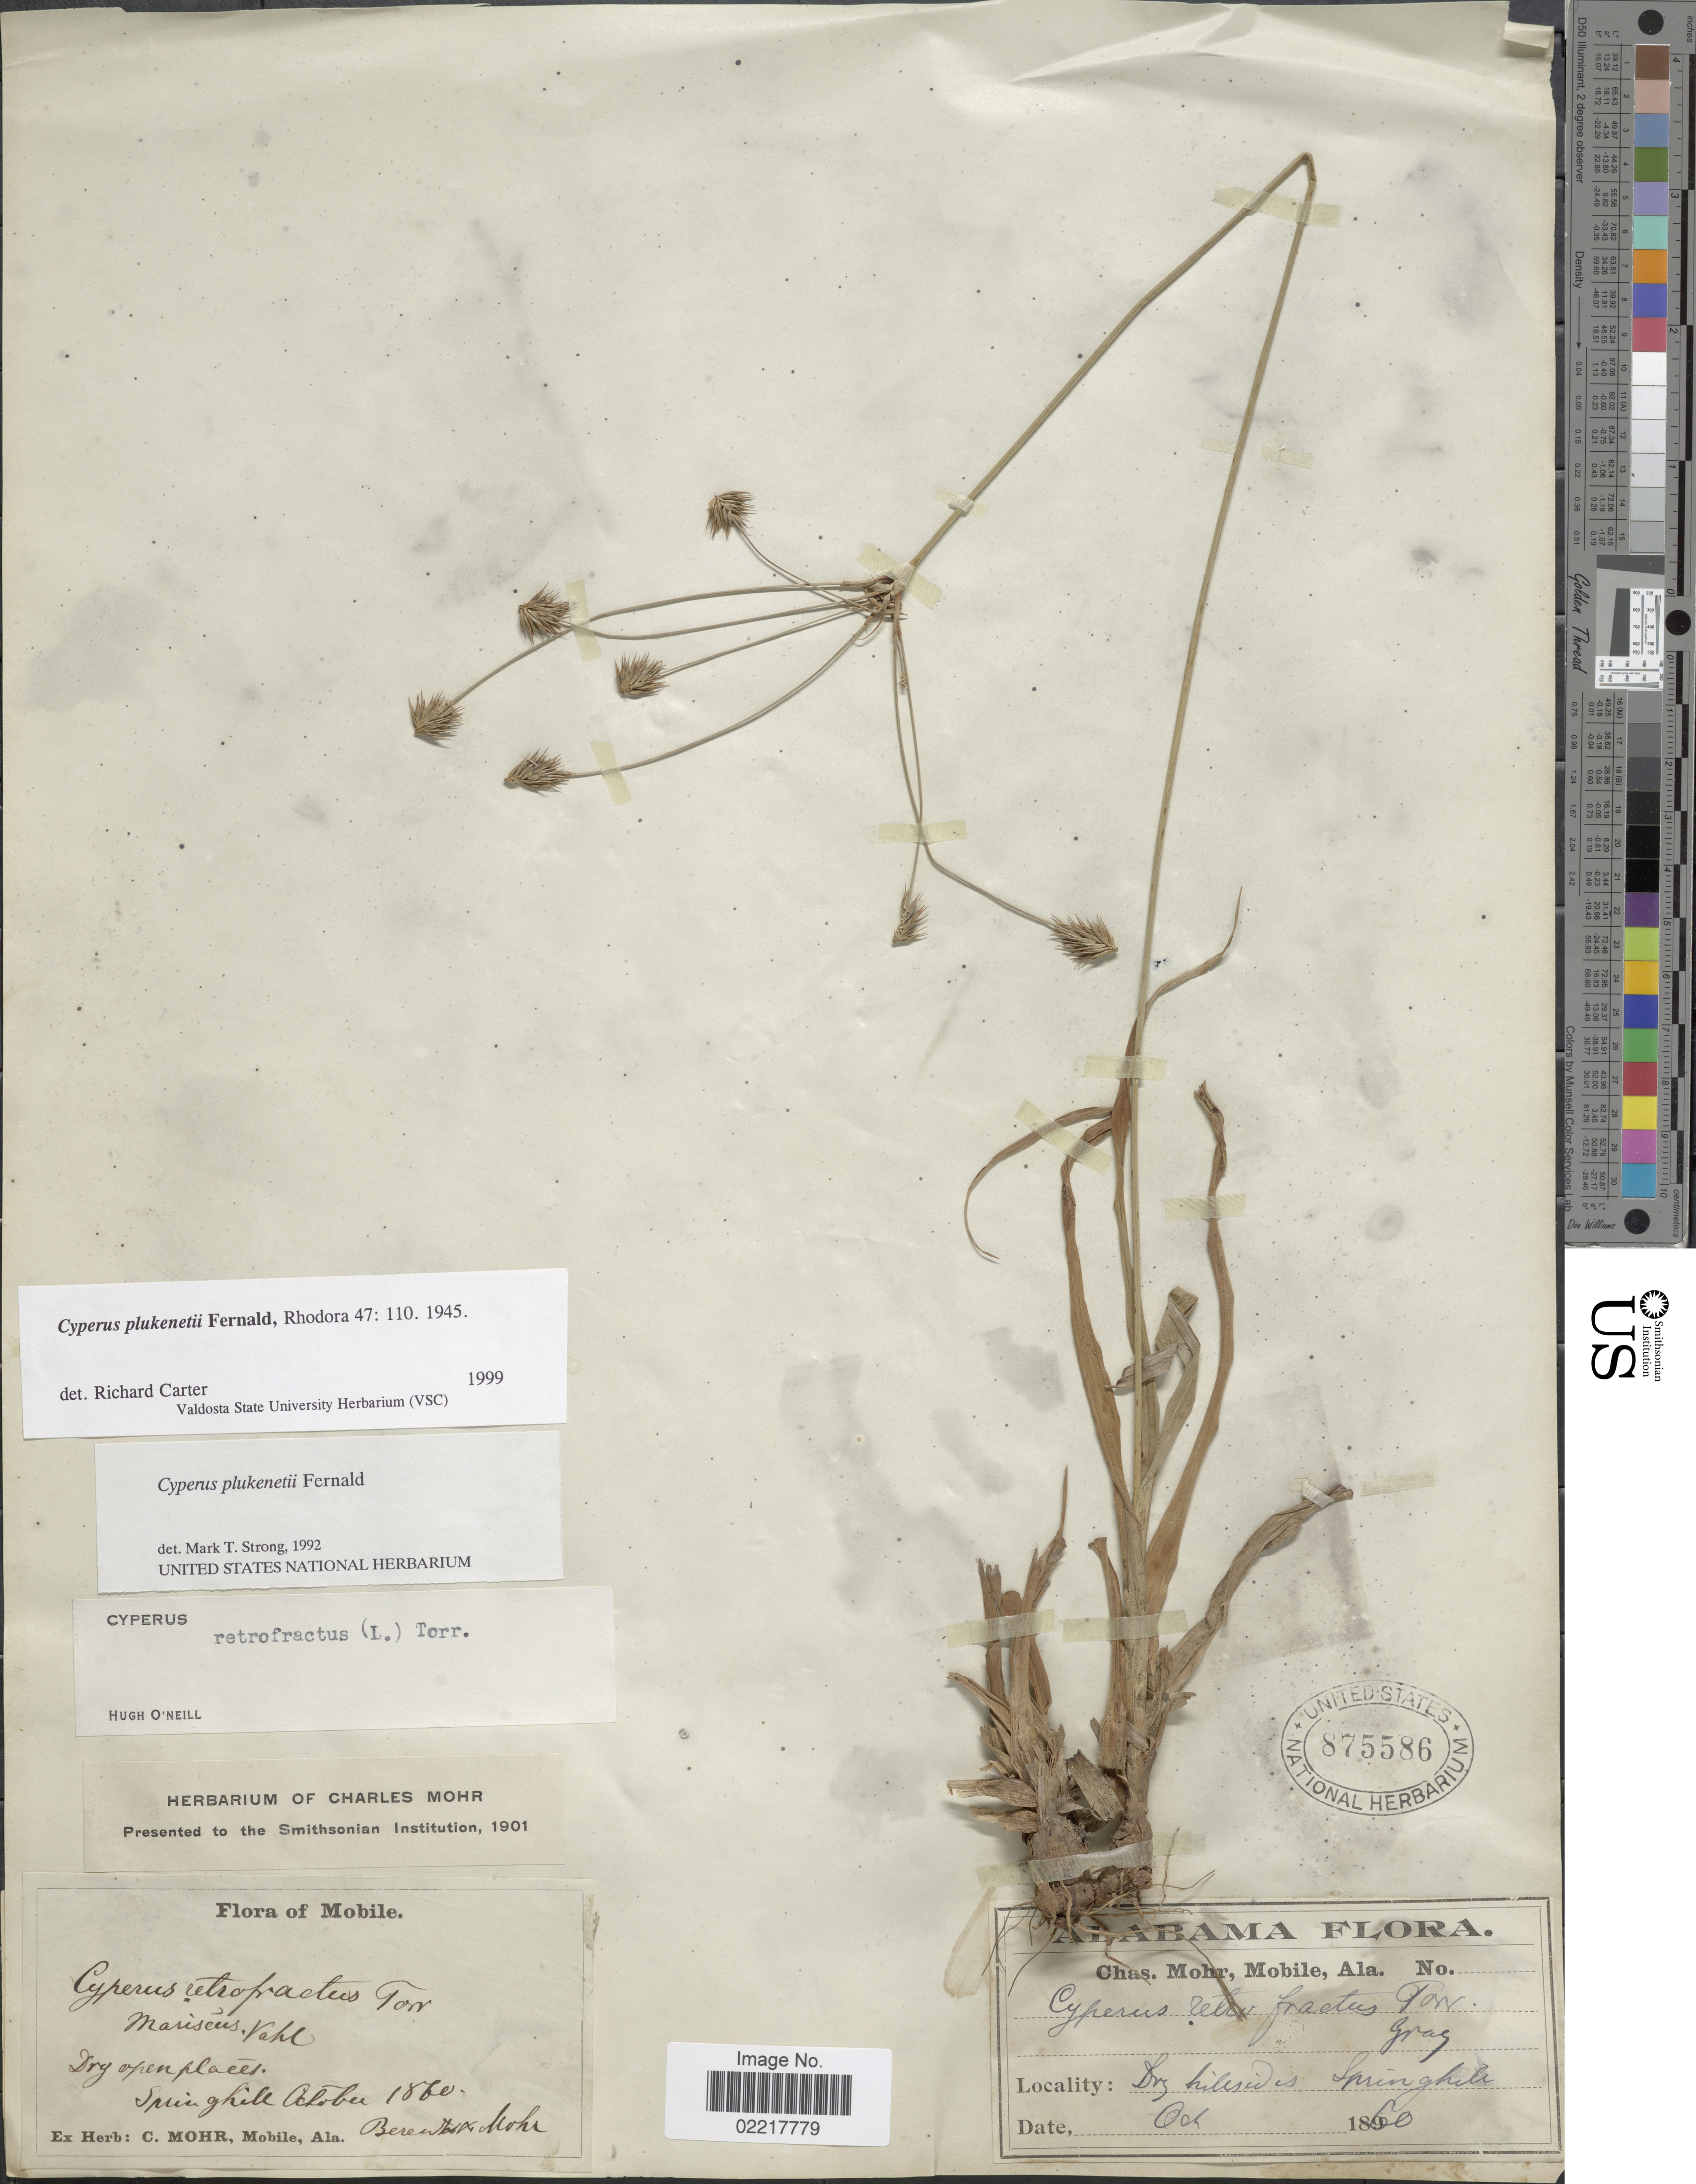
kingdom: Plantae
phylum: Tracheophyta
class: Liliopsida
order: Poales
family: Cyperaceae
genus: Cyperus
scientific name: Cyperus plukenetii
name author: Fernald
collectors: -. Berendsohn & Mohr, C. T. (herbarium)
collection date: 1860-10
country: United States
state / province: Alabama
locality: Mobile, Springhill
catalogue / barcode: US 875586